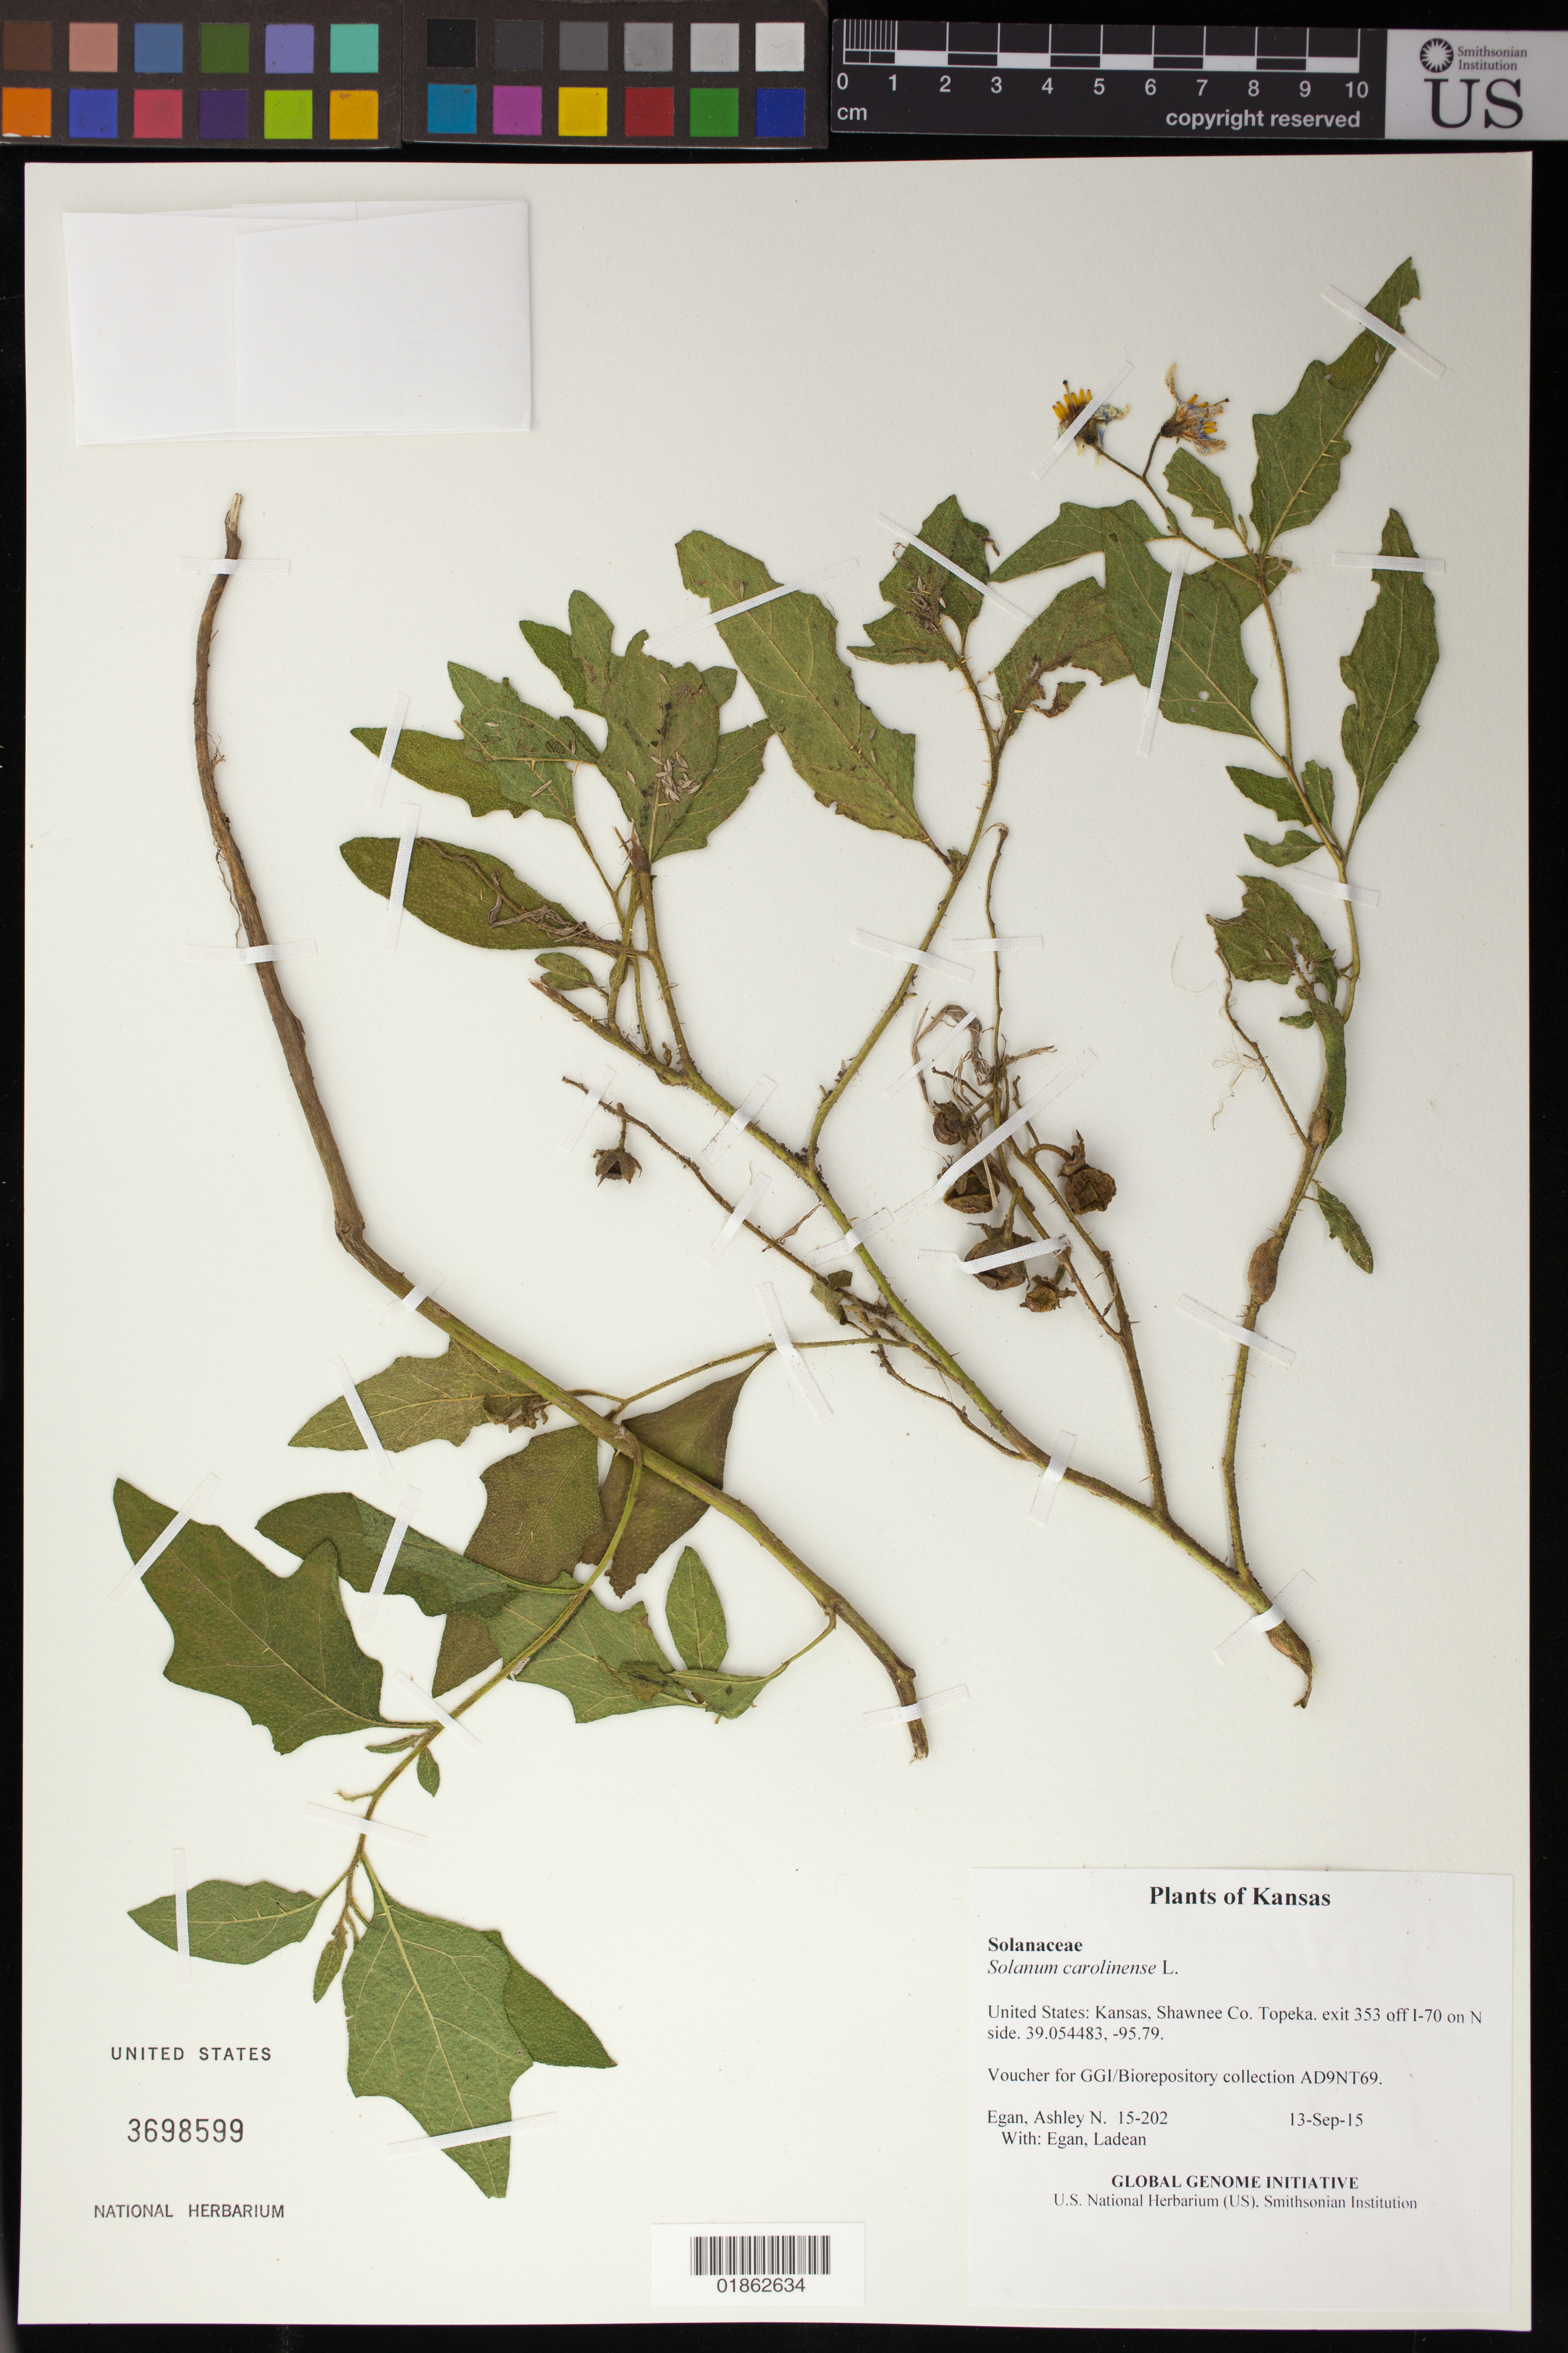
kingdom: Plantae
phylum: Tracheophyta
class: Magnoliopsida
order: Solanales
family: Solanaceae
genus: Solanum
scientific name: Solanum carolinense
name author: L.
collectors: A. N. Egan & L. Egan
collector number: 15-202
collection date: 2015-09-13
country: United States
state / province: Kansas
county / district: Shawnee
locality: Topeka. exit 353 off I-70 on N side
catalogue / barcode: US 3698599